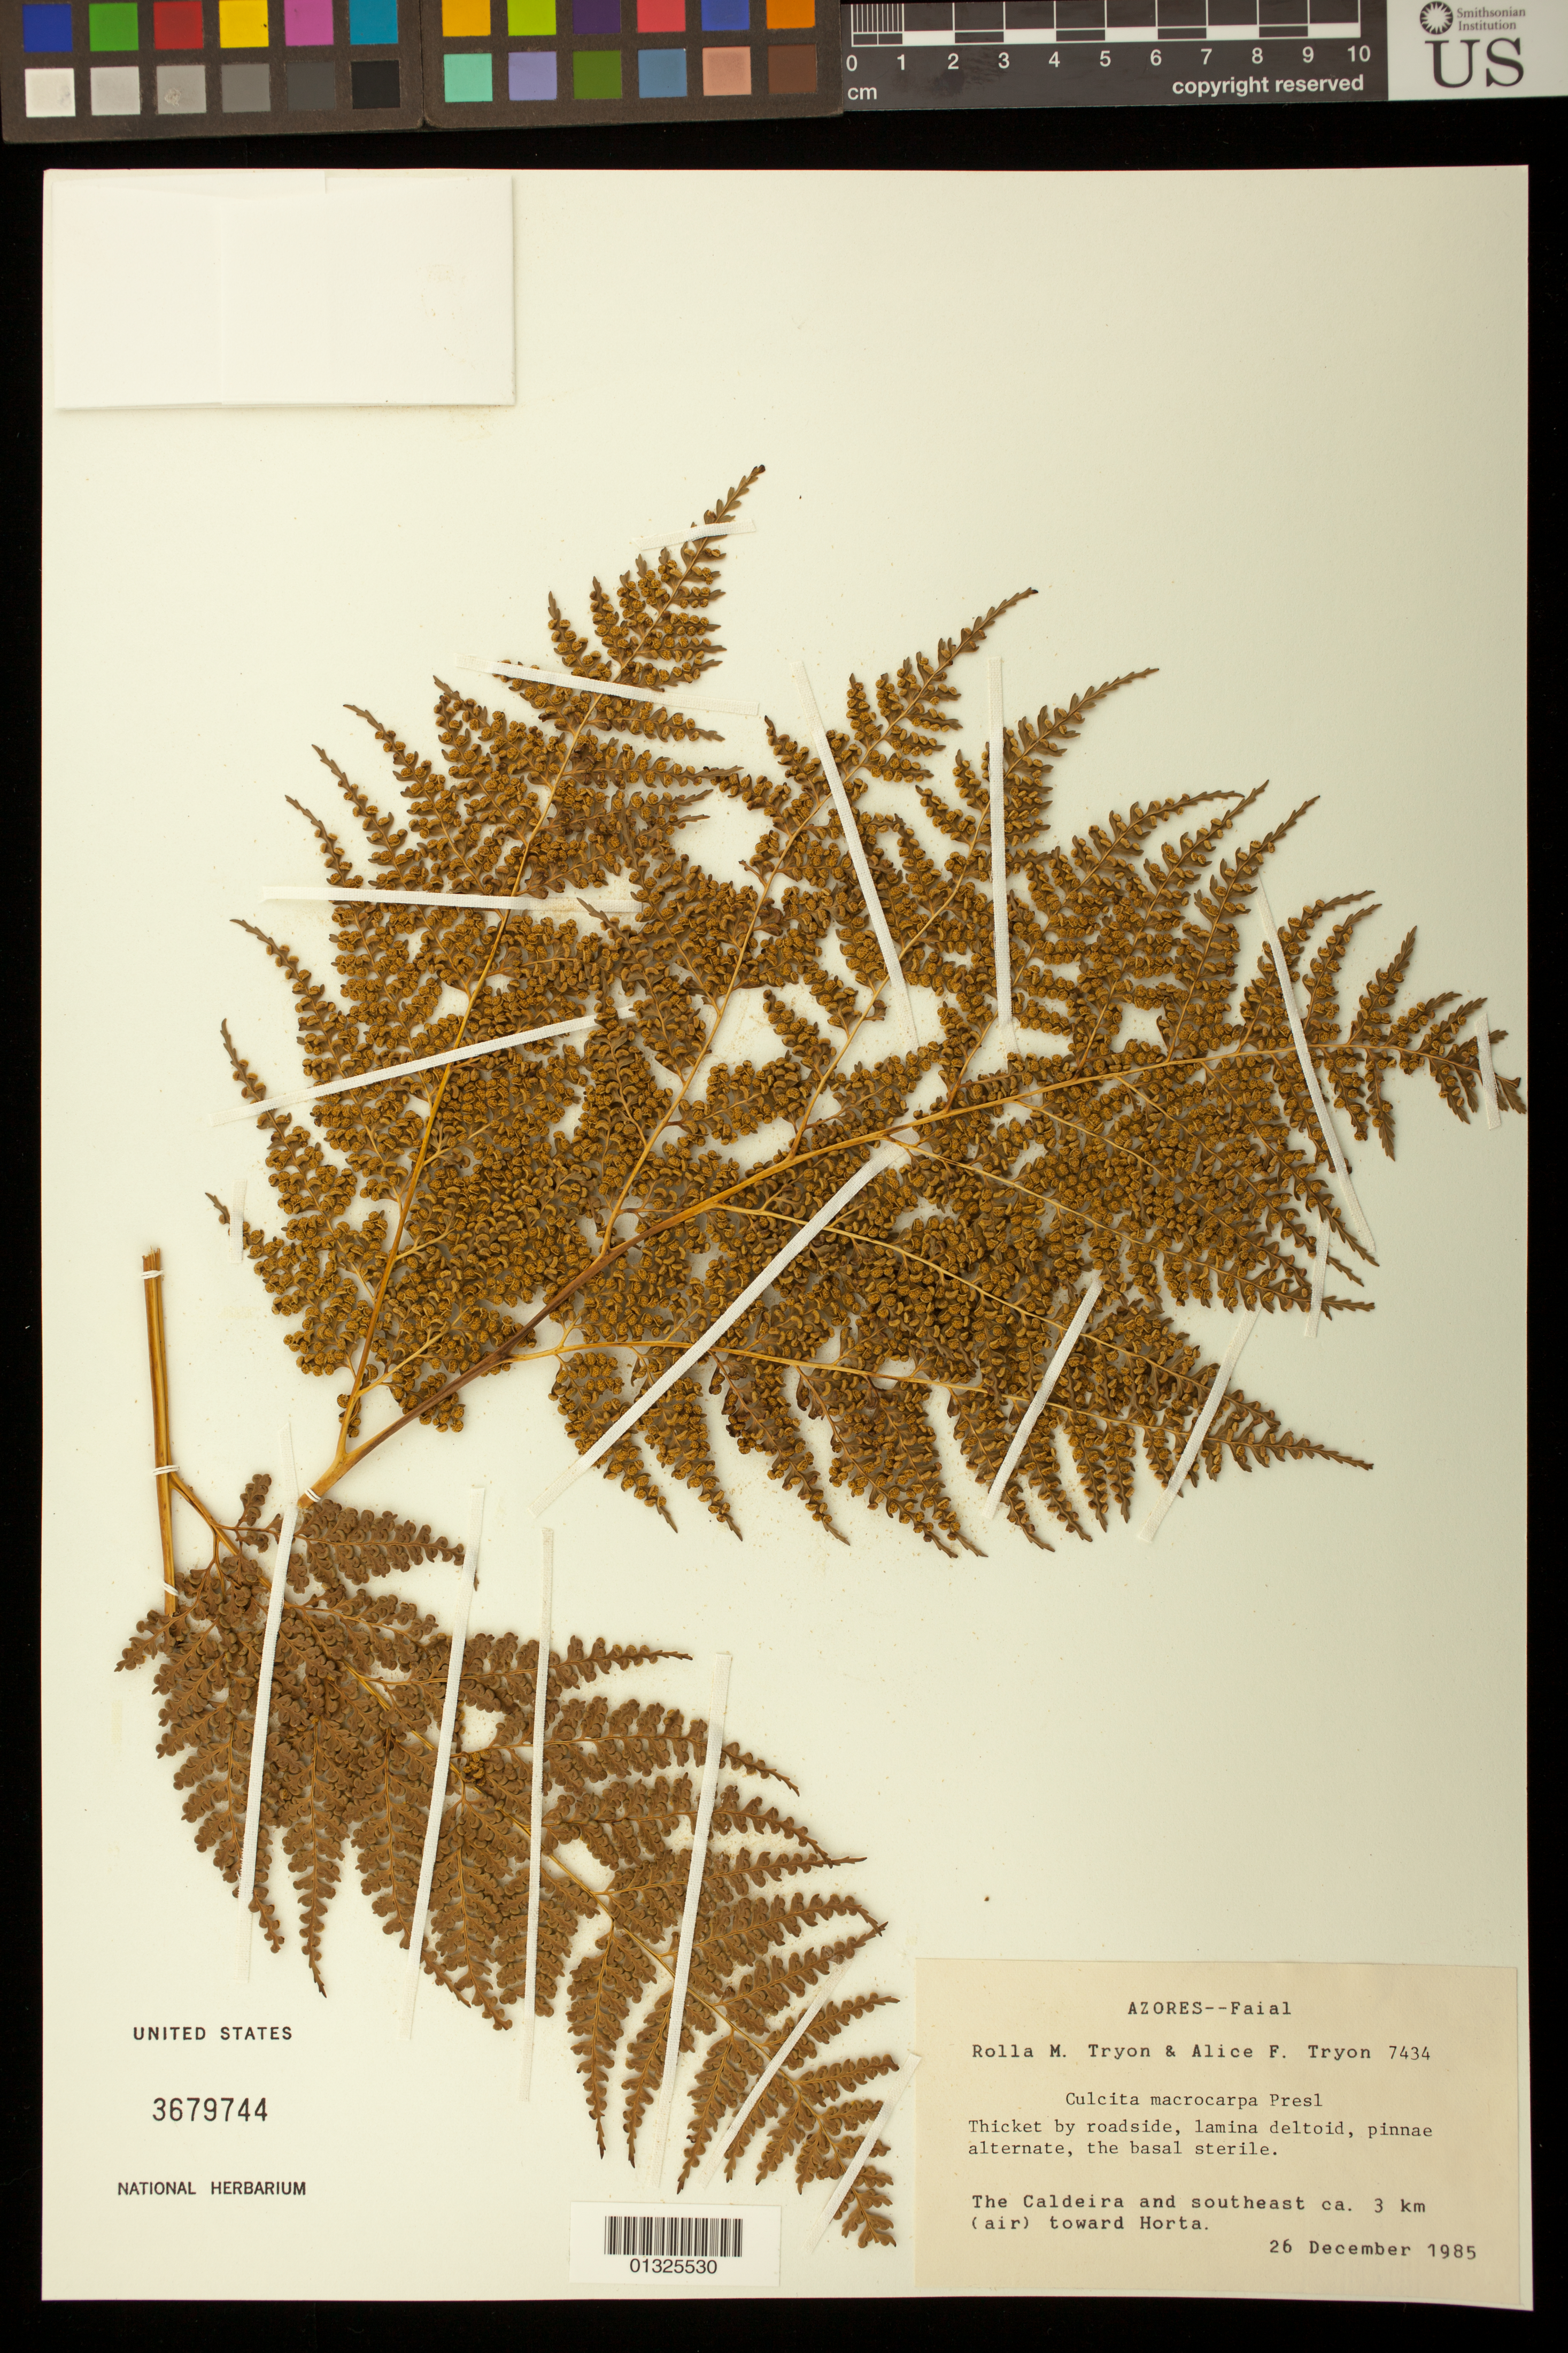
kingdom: Plantae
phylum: Tracheophyta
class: Polypodiopsida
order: Cyatheales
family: Culcitaceae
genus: Culcita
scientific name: Culcita macrocarpa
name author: C. Presl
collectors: R. M. Tryon & A. F. Tryon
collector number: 7434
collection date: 1985-12-26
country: Portugal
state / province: Azores (Aut. Reg.)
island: Faial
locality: Faial Island, The Caldeira and southeast ca. 3 km (air) towards Horta.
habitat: Thicket by roadside.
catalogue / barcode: US 3679744